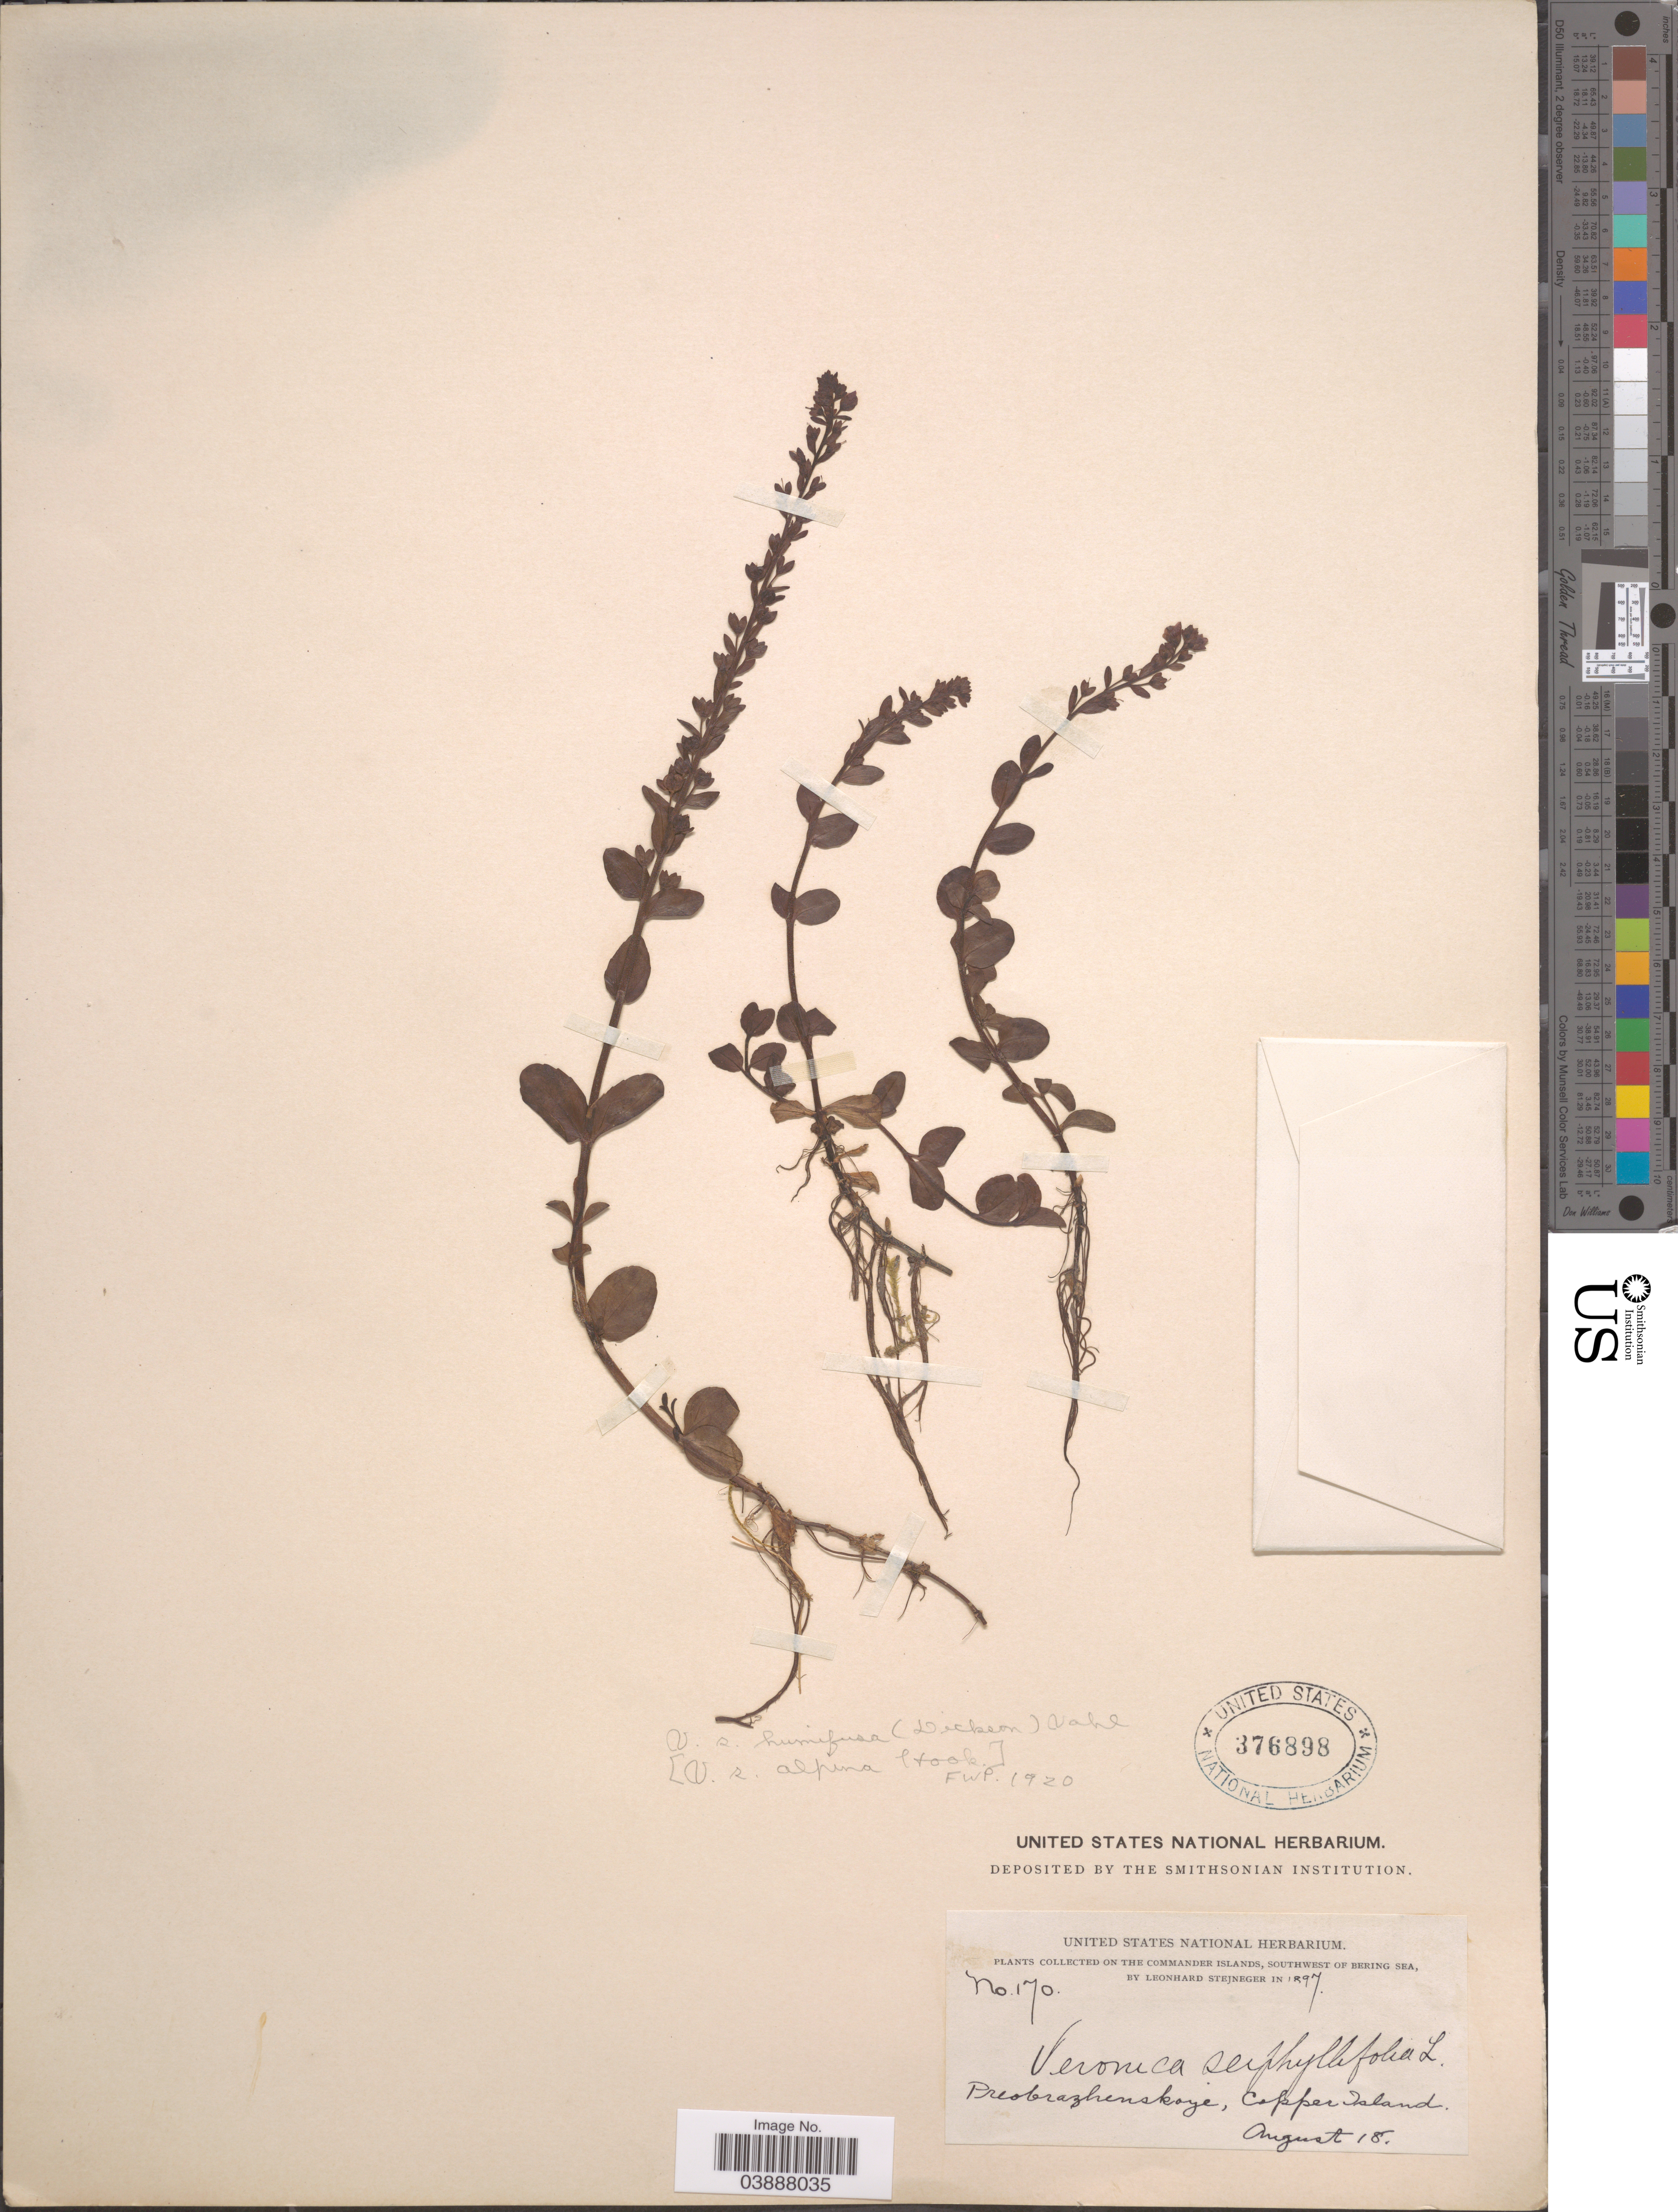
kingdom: Plantae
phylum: Tracheophyta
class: Magnoliopsida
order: Lamiales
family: Plantaginaceae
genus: Veronica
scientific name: Veronica serpyllifolia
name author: L.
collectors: L. Stejneger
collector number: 170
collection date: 1897-08-18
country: Russian Federation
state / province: Kamchatka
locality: On the Commander Islands, southwest of Bering Sea. Preobrazhenskoye, Copper Island.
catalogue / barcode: US 376898